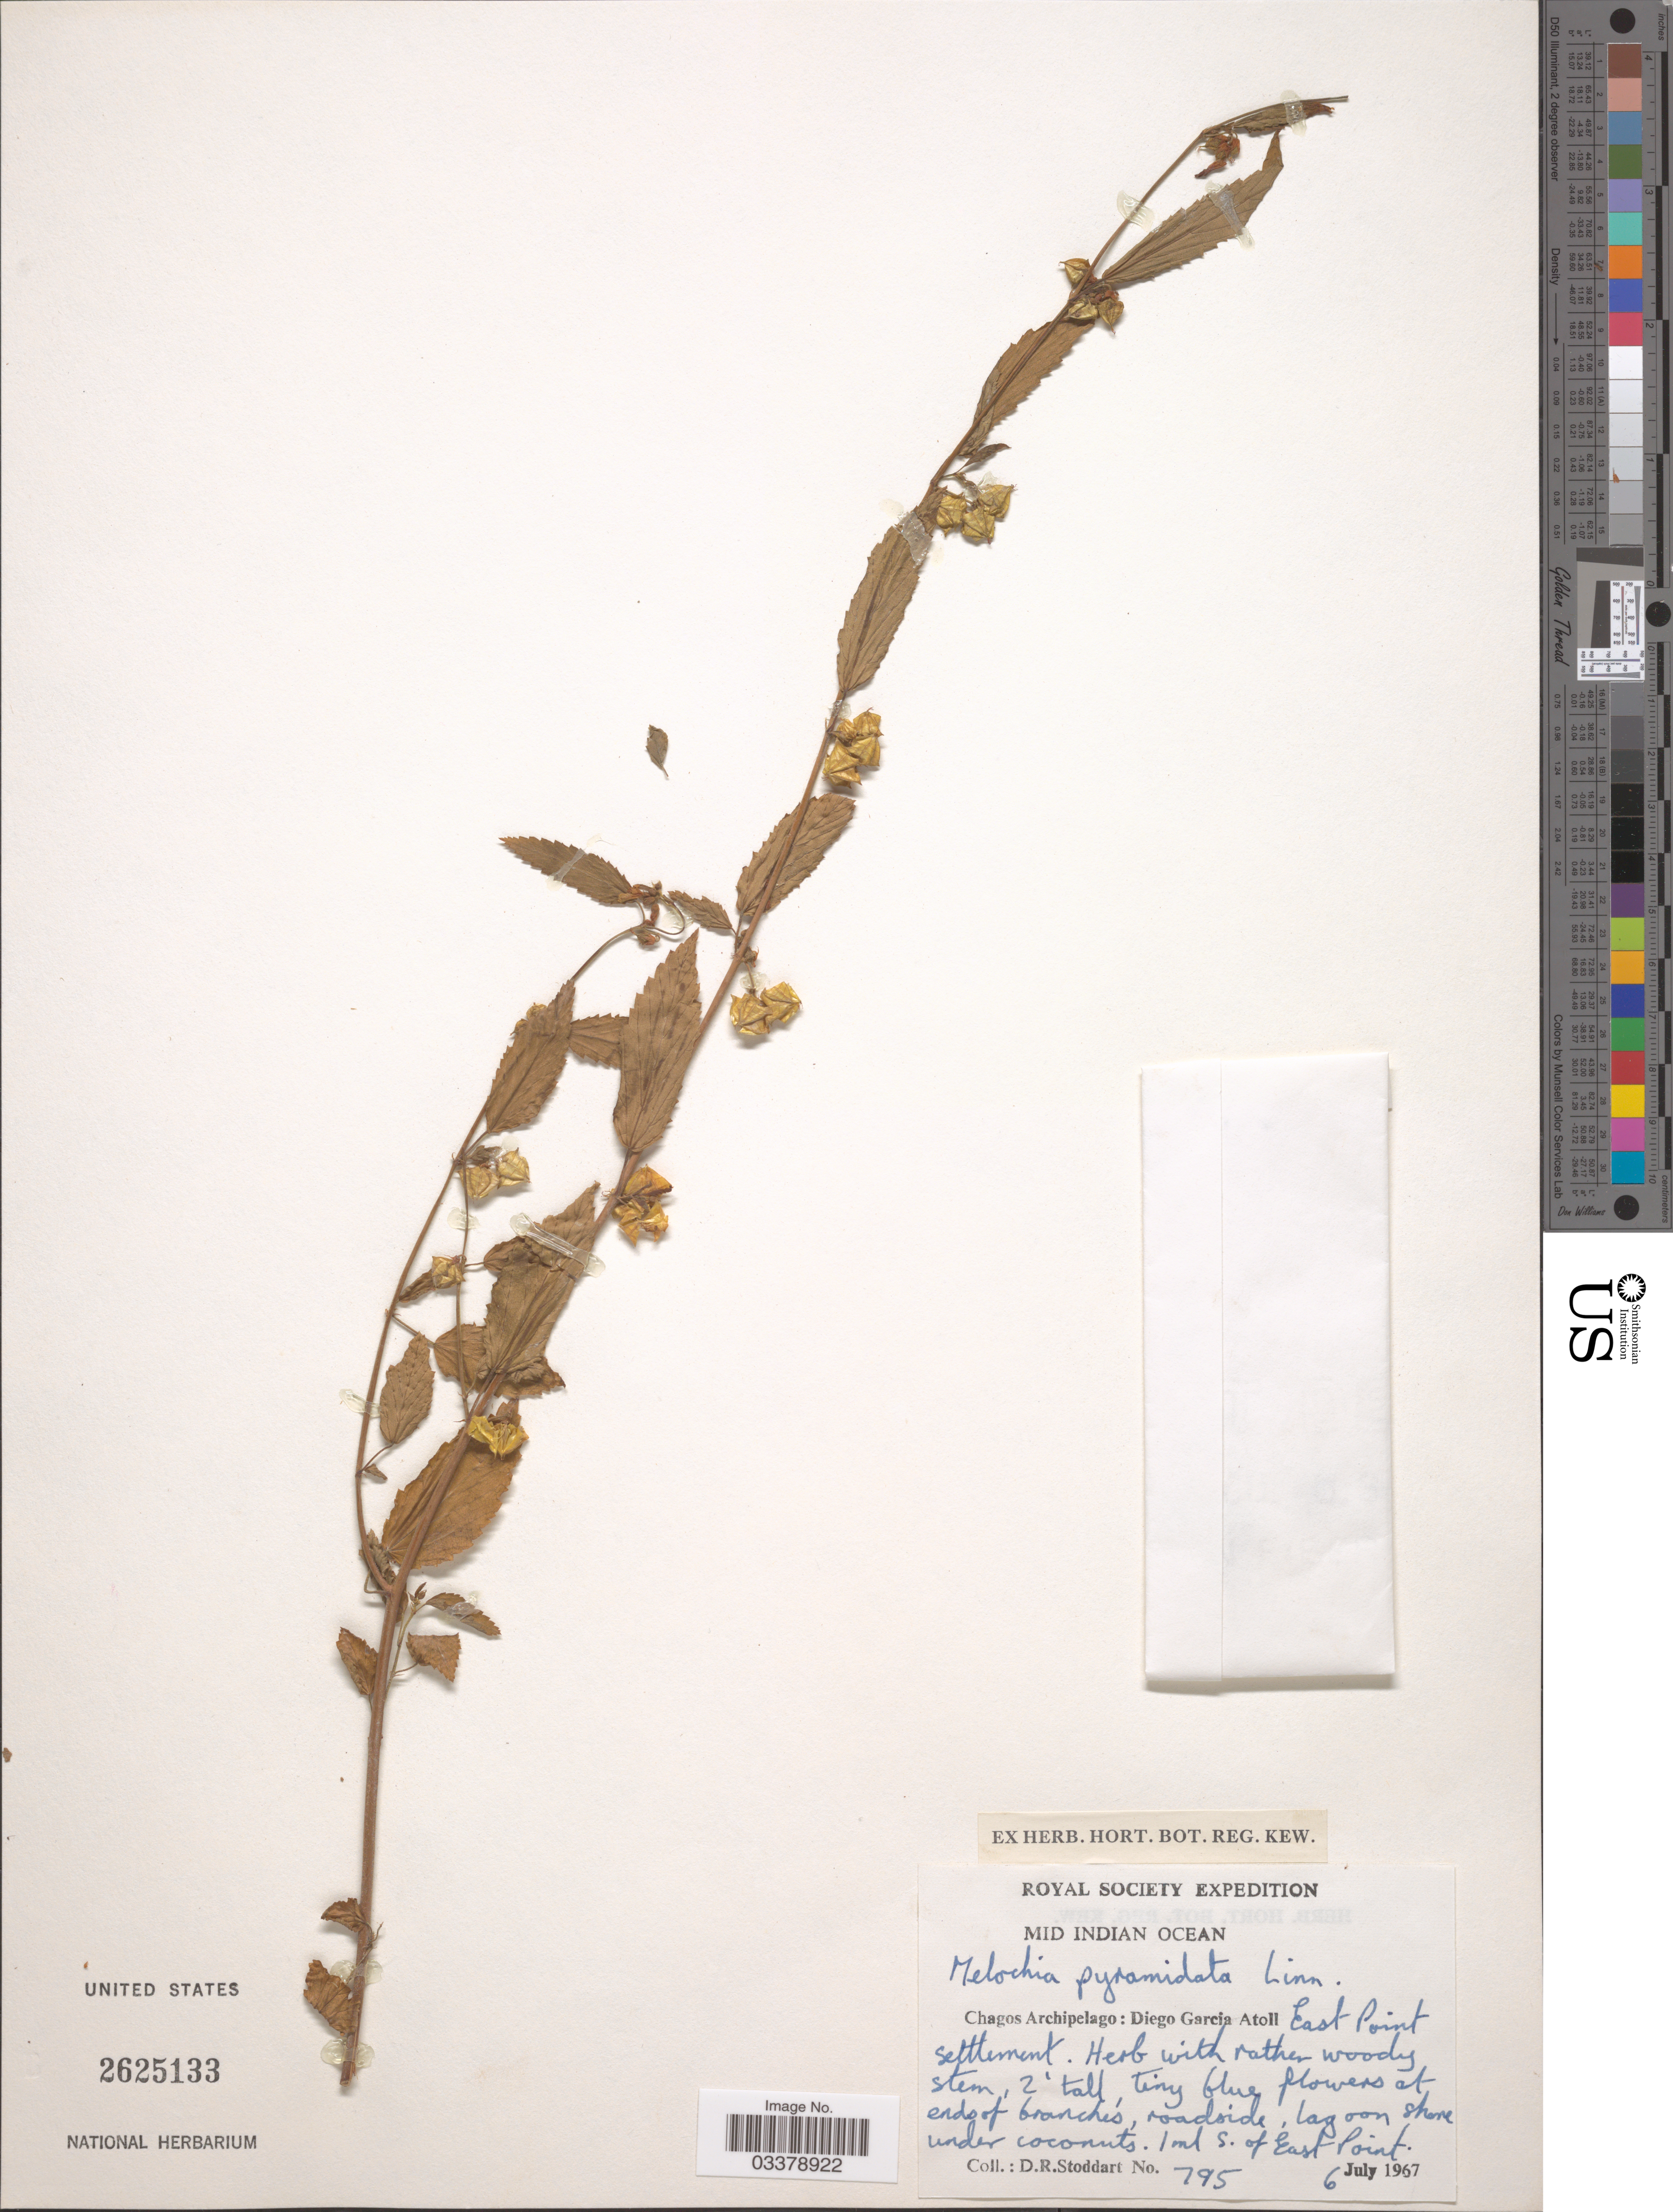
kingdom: Plantae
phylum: Tracheophyta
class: Magnoliopsida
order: Malvales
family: Malvaceae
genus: Melochia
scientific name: Melochia pyramidata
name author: L.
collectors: D. R. Stoddart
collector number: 795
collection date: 1967-07-06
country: British Indian Ocean Territory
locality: Mid Indian Ocean, Chagos Archipelago: Diego Garcia Atoll, East Point settlement. 1 ml. S. of East Point.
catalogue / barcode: US 2625133